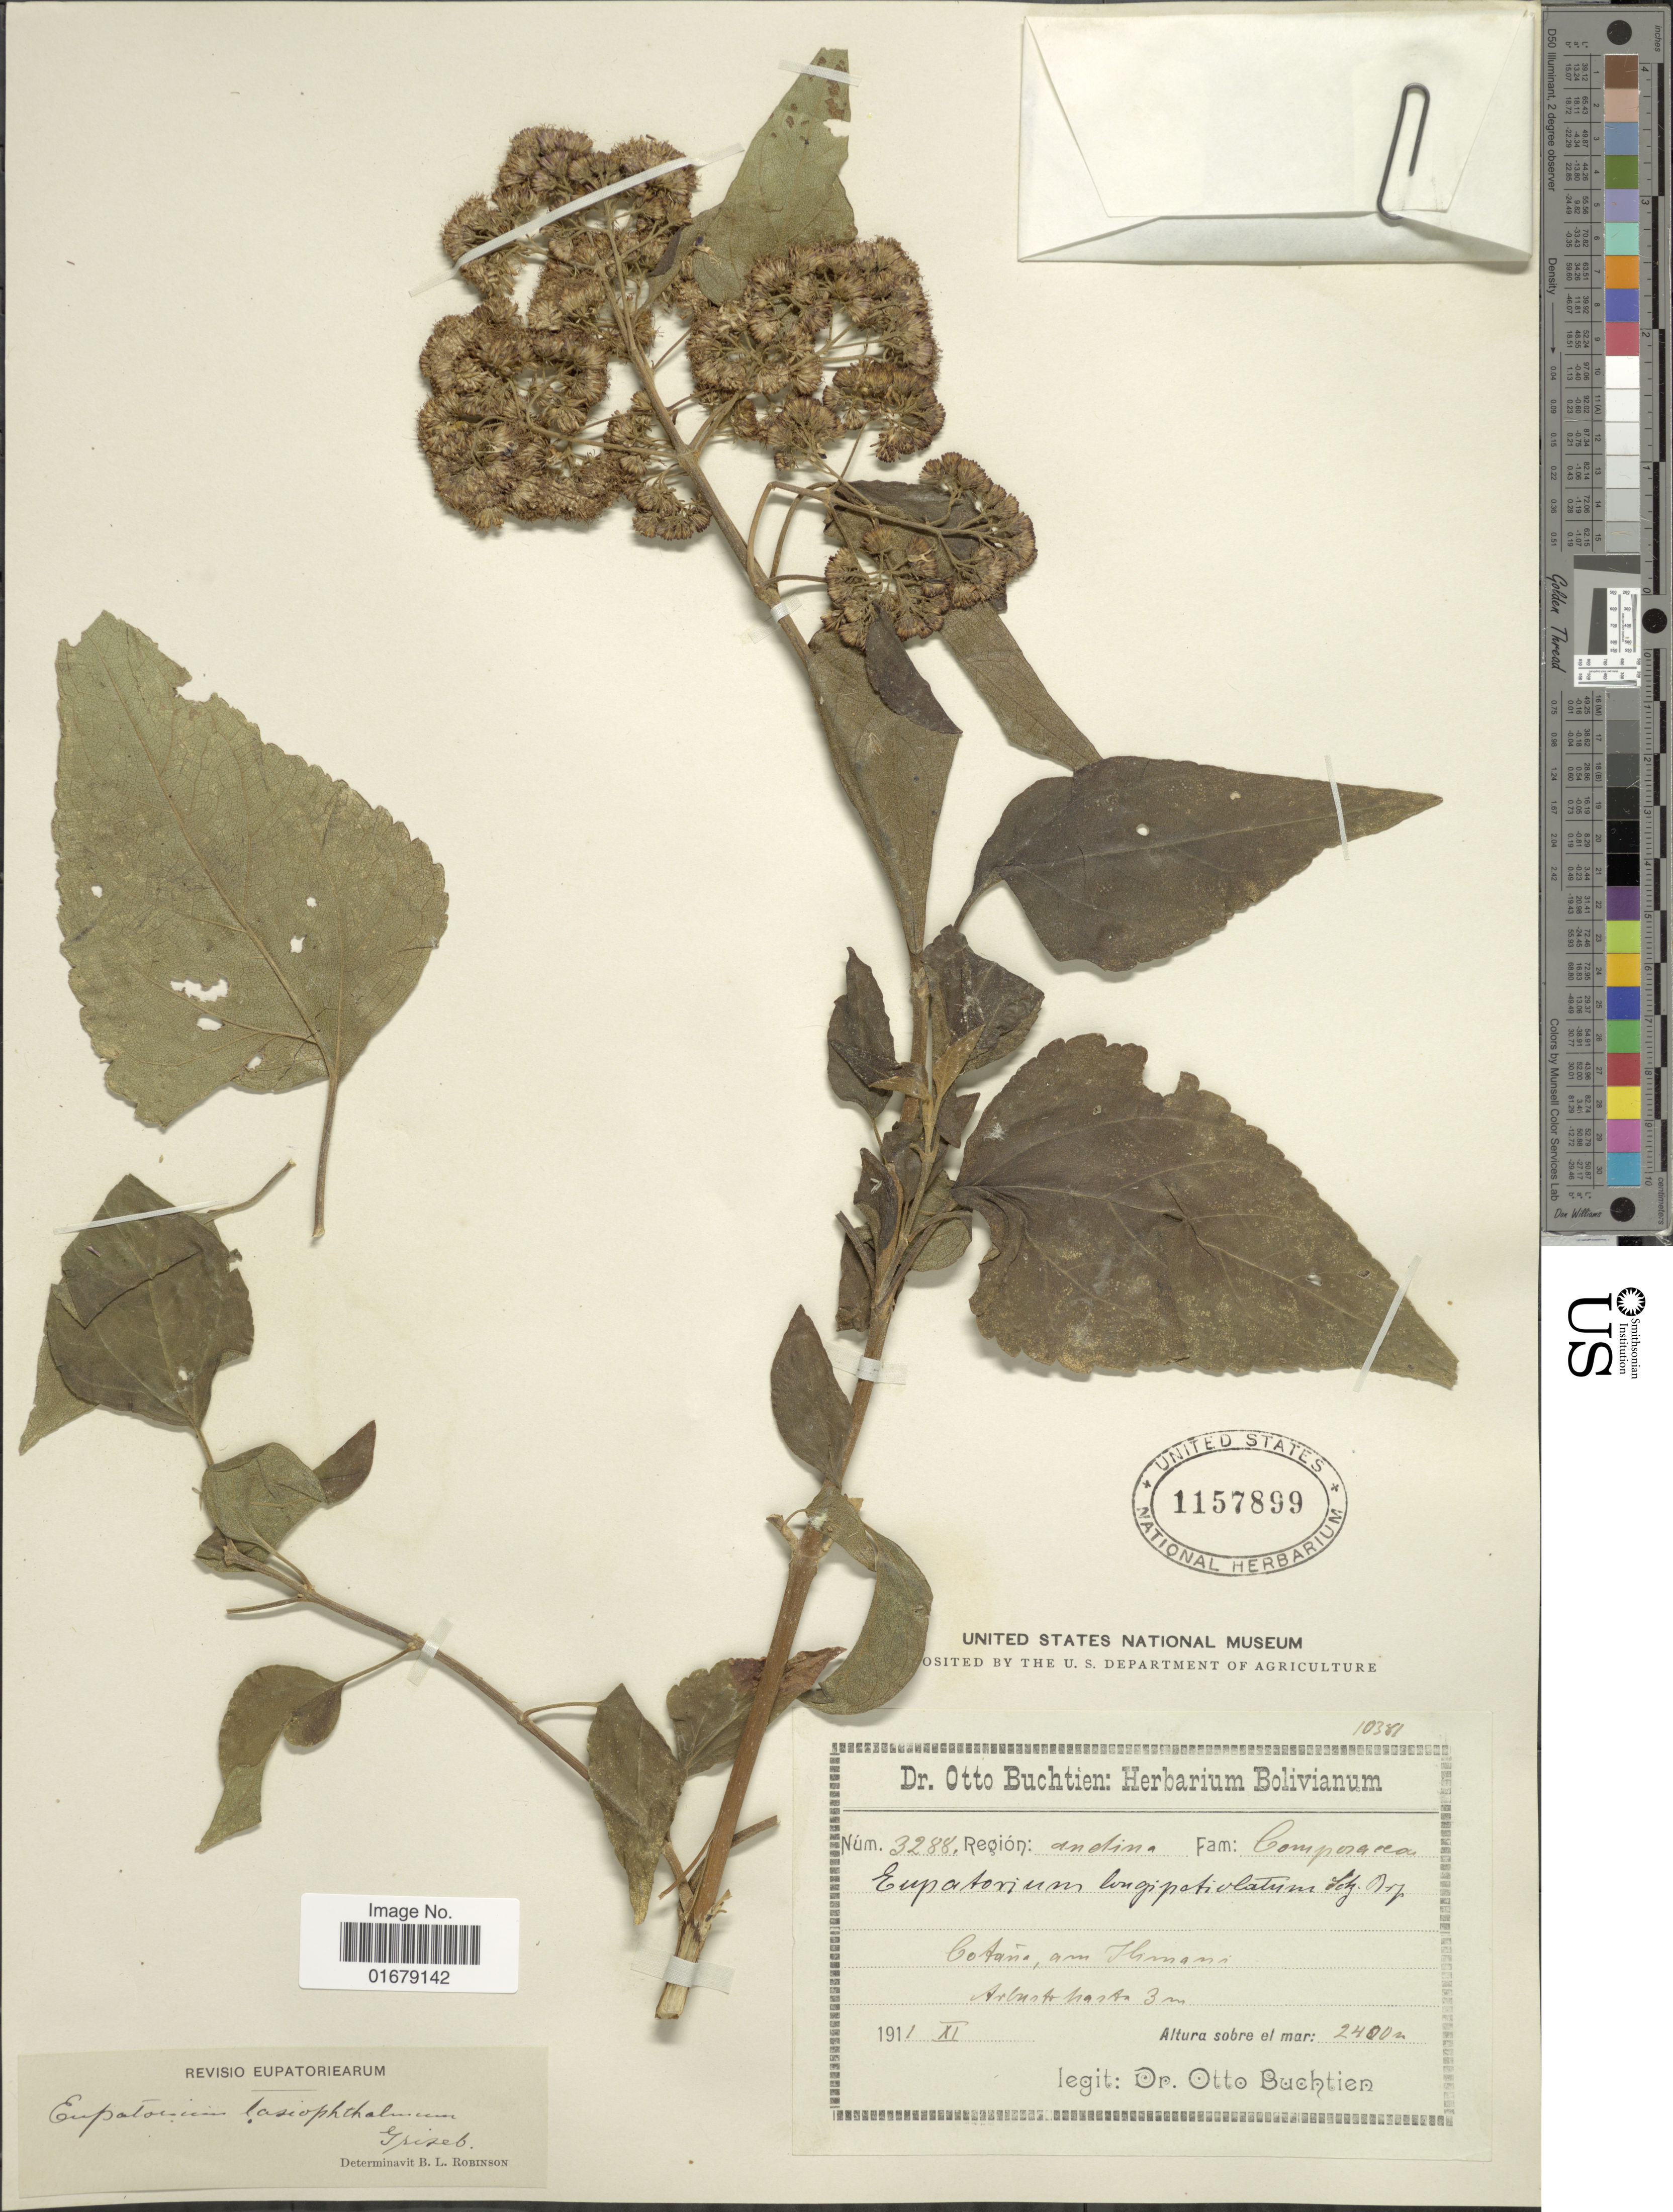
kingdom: Plantae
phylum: Tracheophyta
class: Magnoliopsida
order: Asterales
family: Asteraceae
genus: Kaunia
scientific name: Kaunia lasiophthalma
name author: (Hieron.) R.M. King & H. Rob.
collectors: O. Buchtien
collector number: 3288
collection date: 1911-11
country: Bolivia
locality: Cotaña am Illimani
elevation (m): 2400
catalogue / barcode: US 1157899